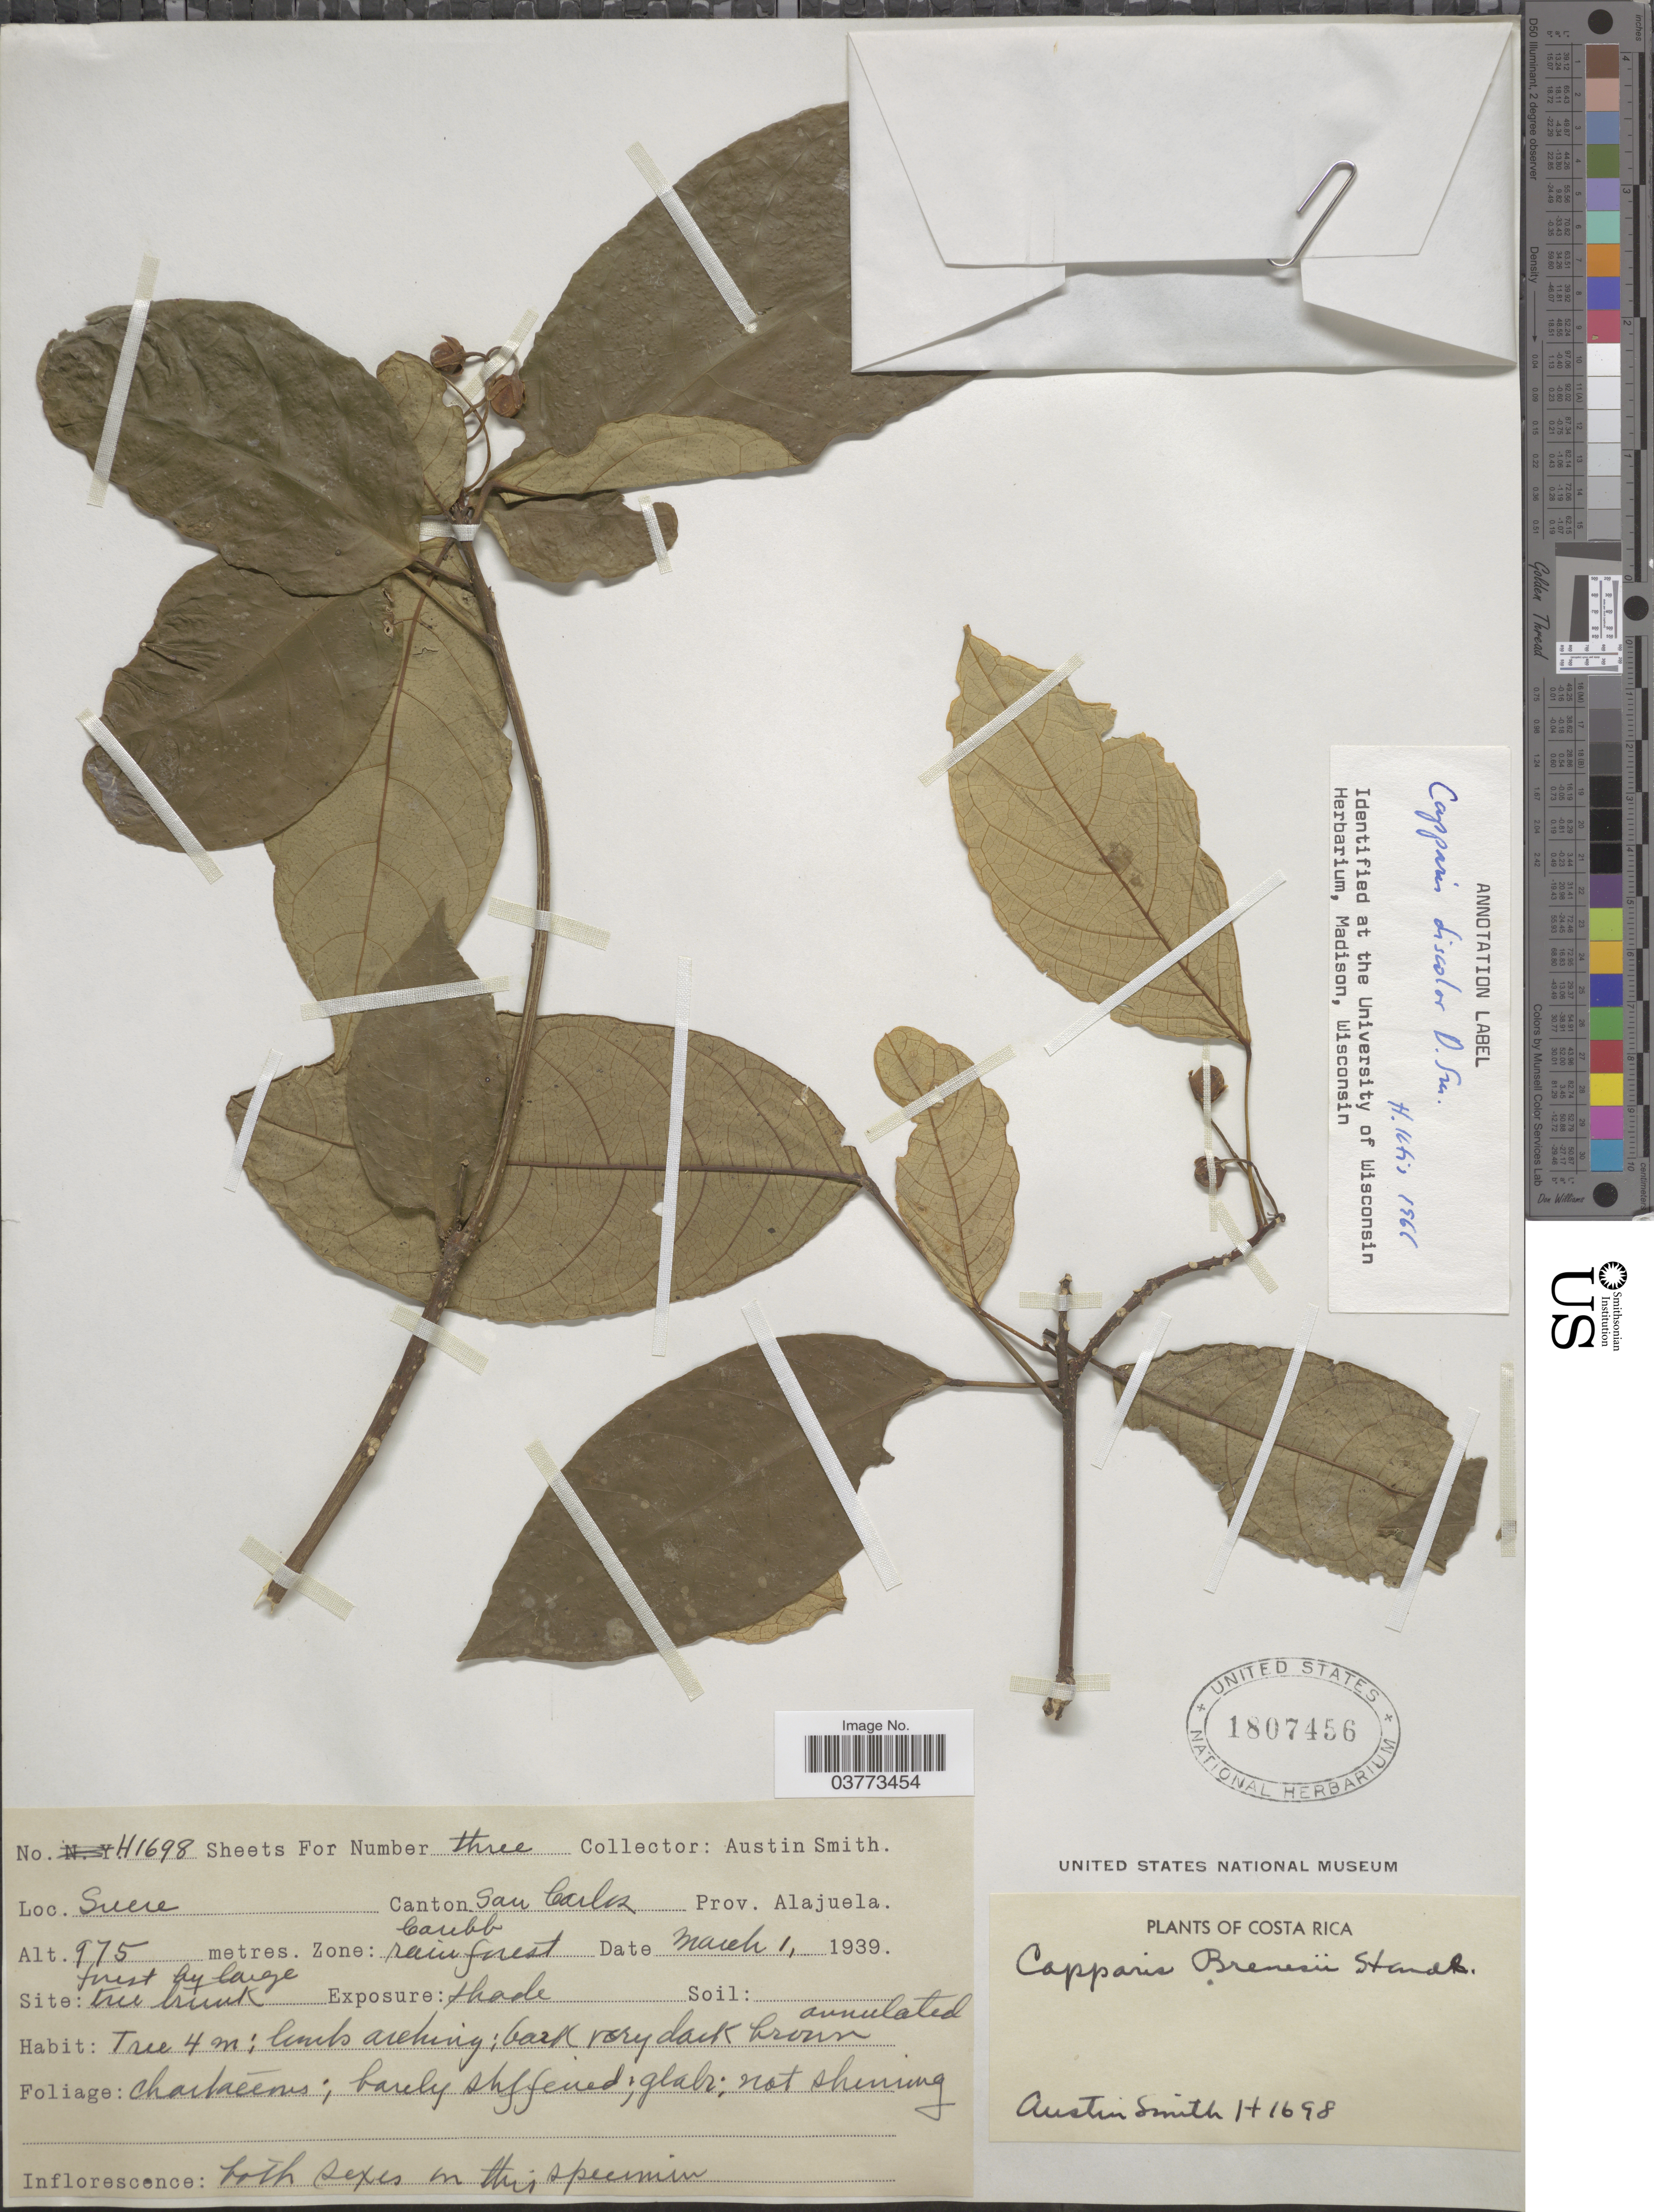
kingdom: Plantae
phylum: Tracheophyta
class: Magnoliopsida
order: Brassicales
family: Capparaceae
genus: Capparidastrum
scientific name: Capparidastrum discolor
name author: (Donn. Sm.) Iltis, H.H. & Cornejo, X.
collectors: Aust P. Smith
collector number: H1698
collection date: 1939-03-01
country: Costa Rica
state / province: Alajuela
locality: Sucre, Canton San Carlos.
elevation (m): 975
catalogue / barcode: US 1807456